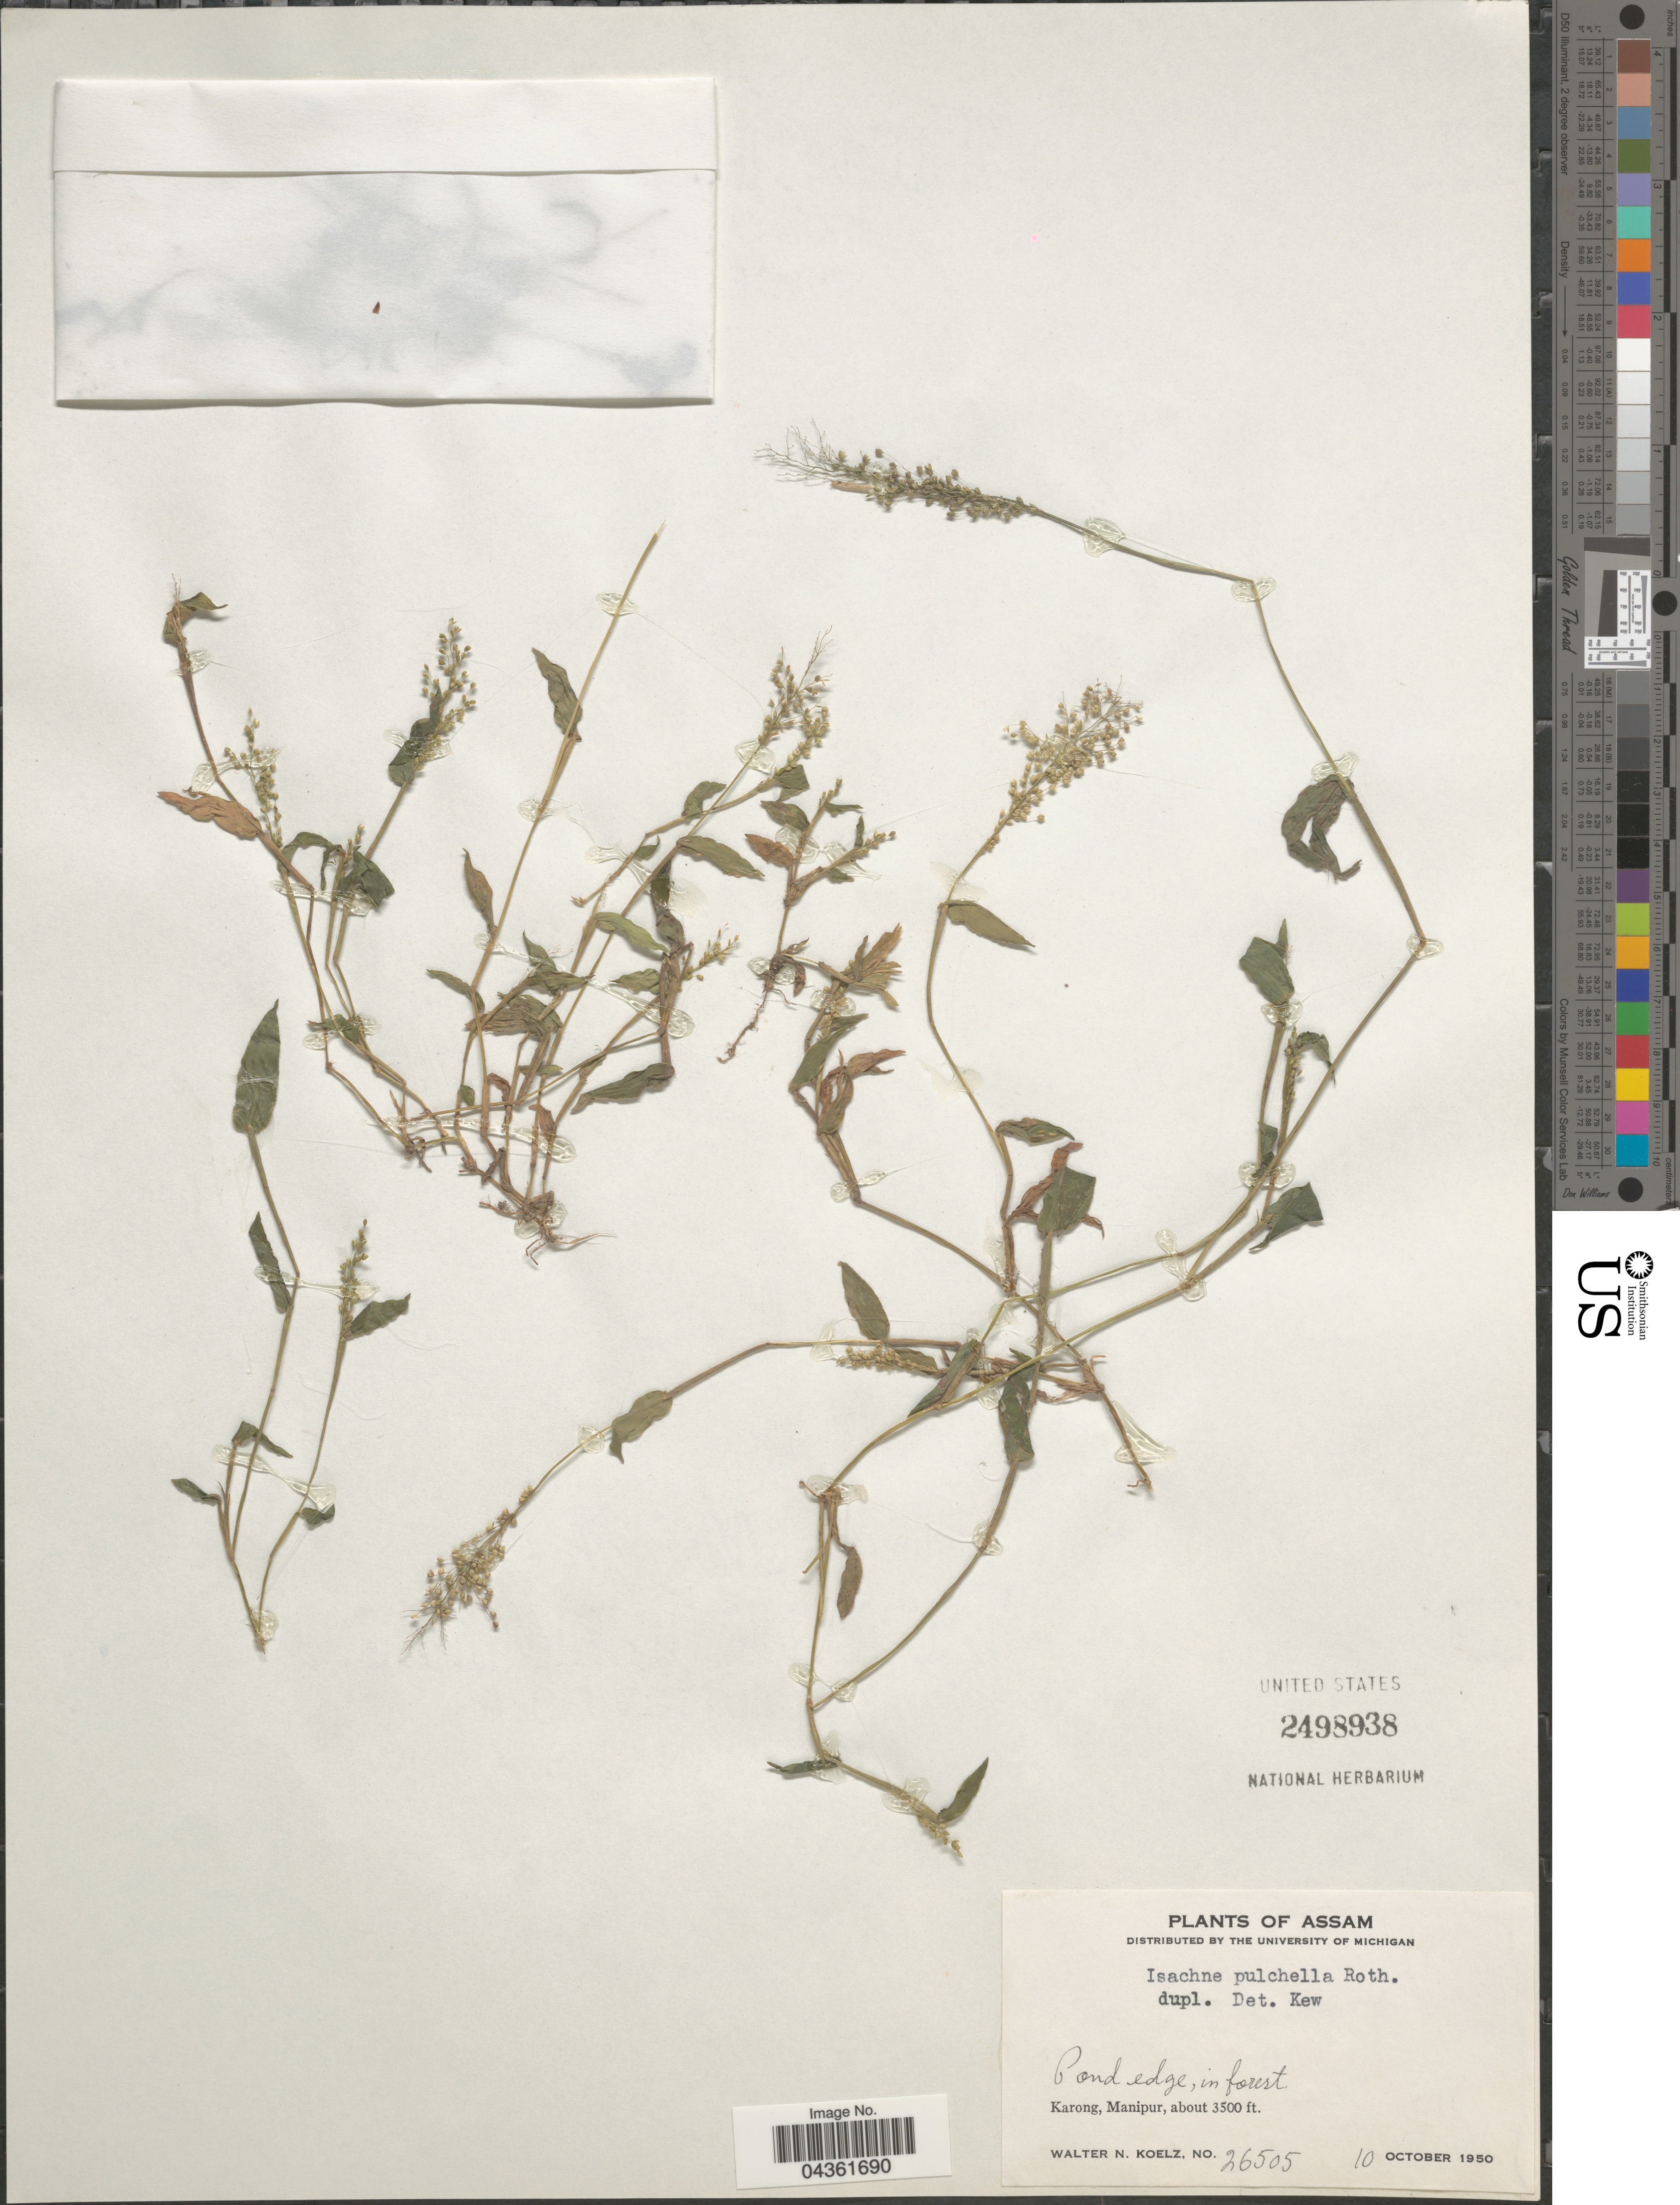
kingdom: Plantae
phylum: Tracheophyta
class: Liliopsida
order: Poales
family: Poaceae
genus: Isachne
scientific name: Isachne pulchella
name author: Roth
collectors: W. N. Koelz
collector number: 26505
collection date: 1950-10-10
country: India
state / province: Manipur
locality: Karong, Manipur.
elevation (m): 1067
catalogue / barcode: US 2498938